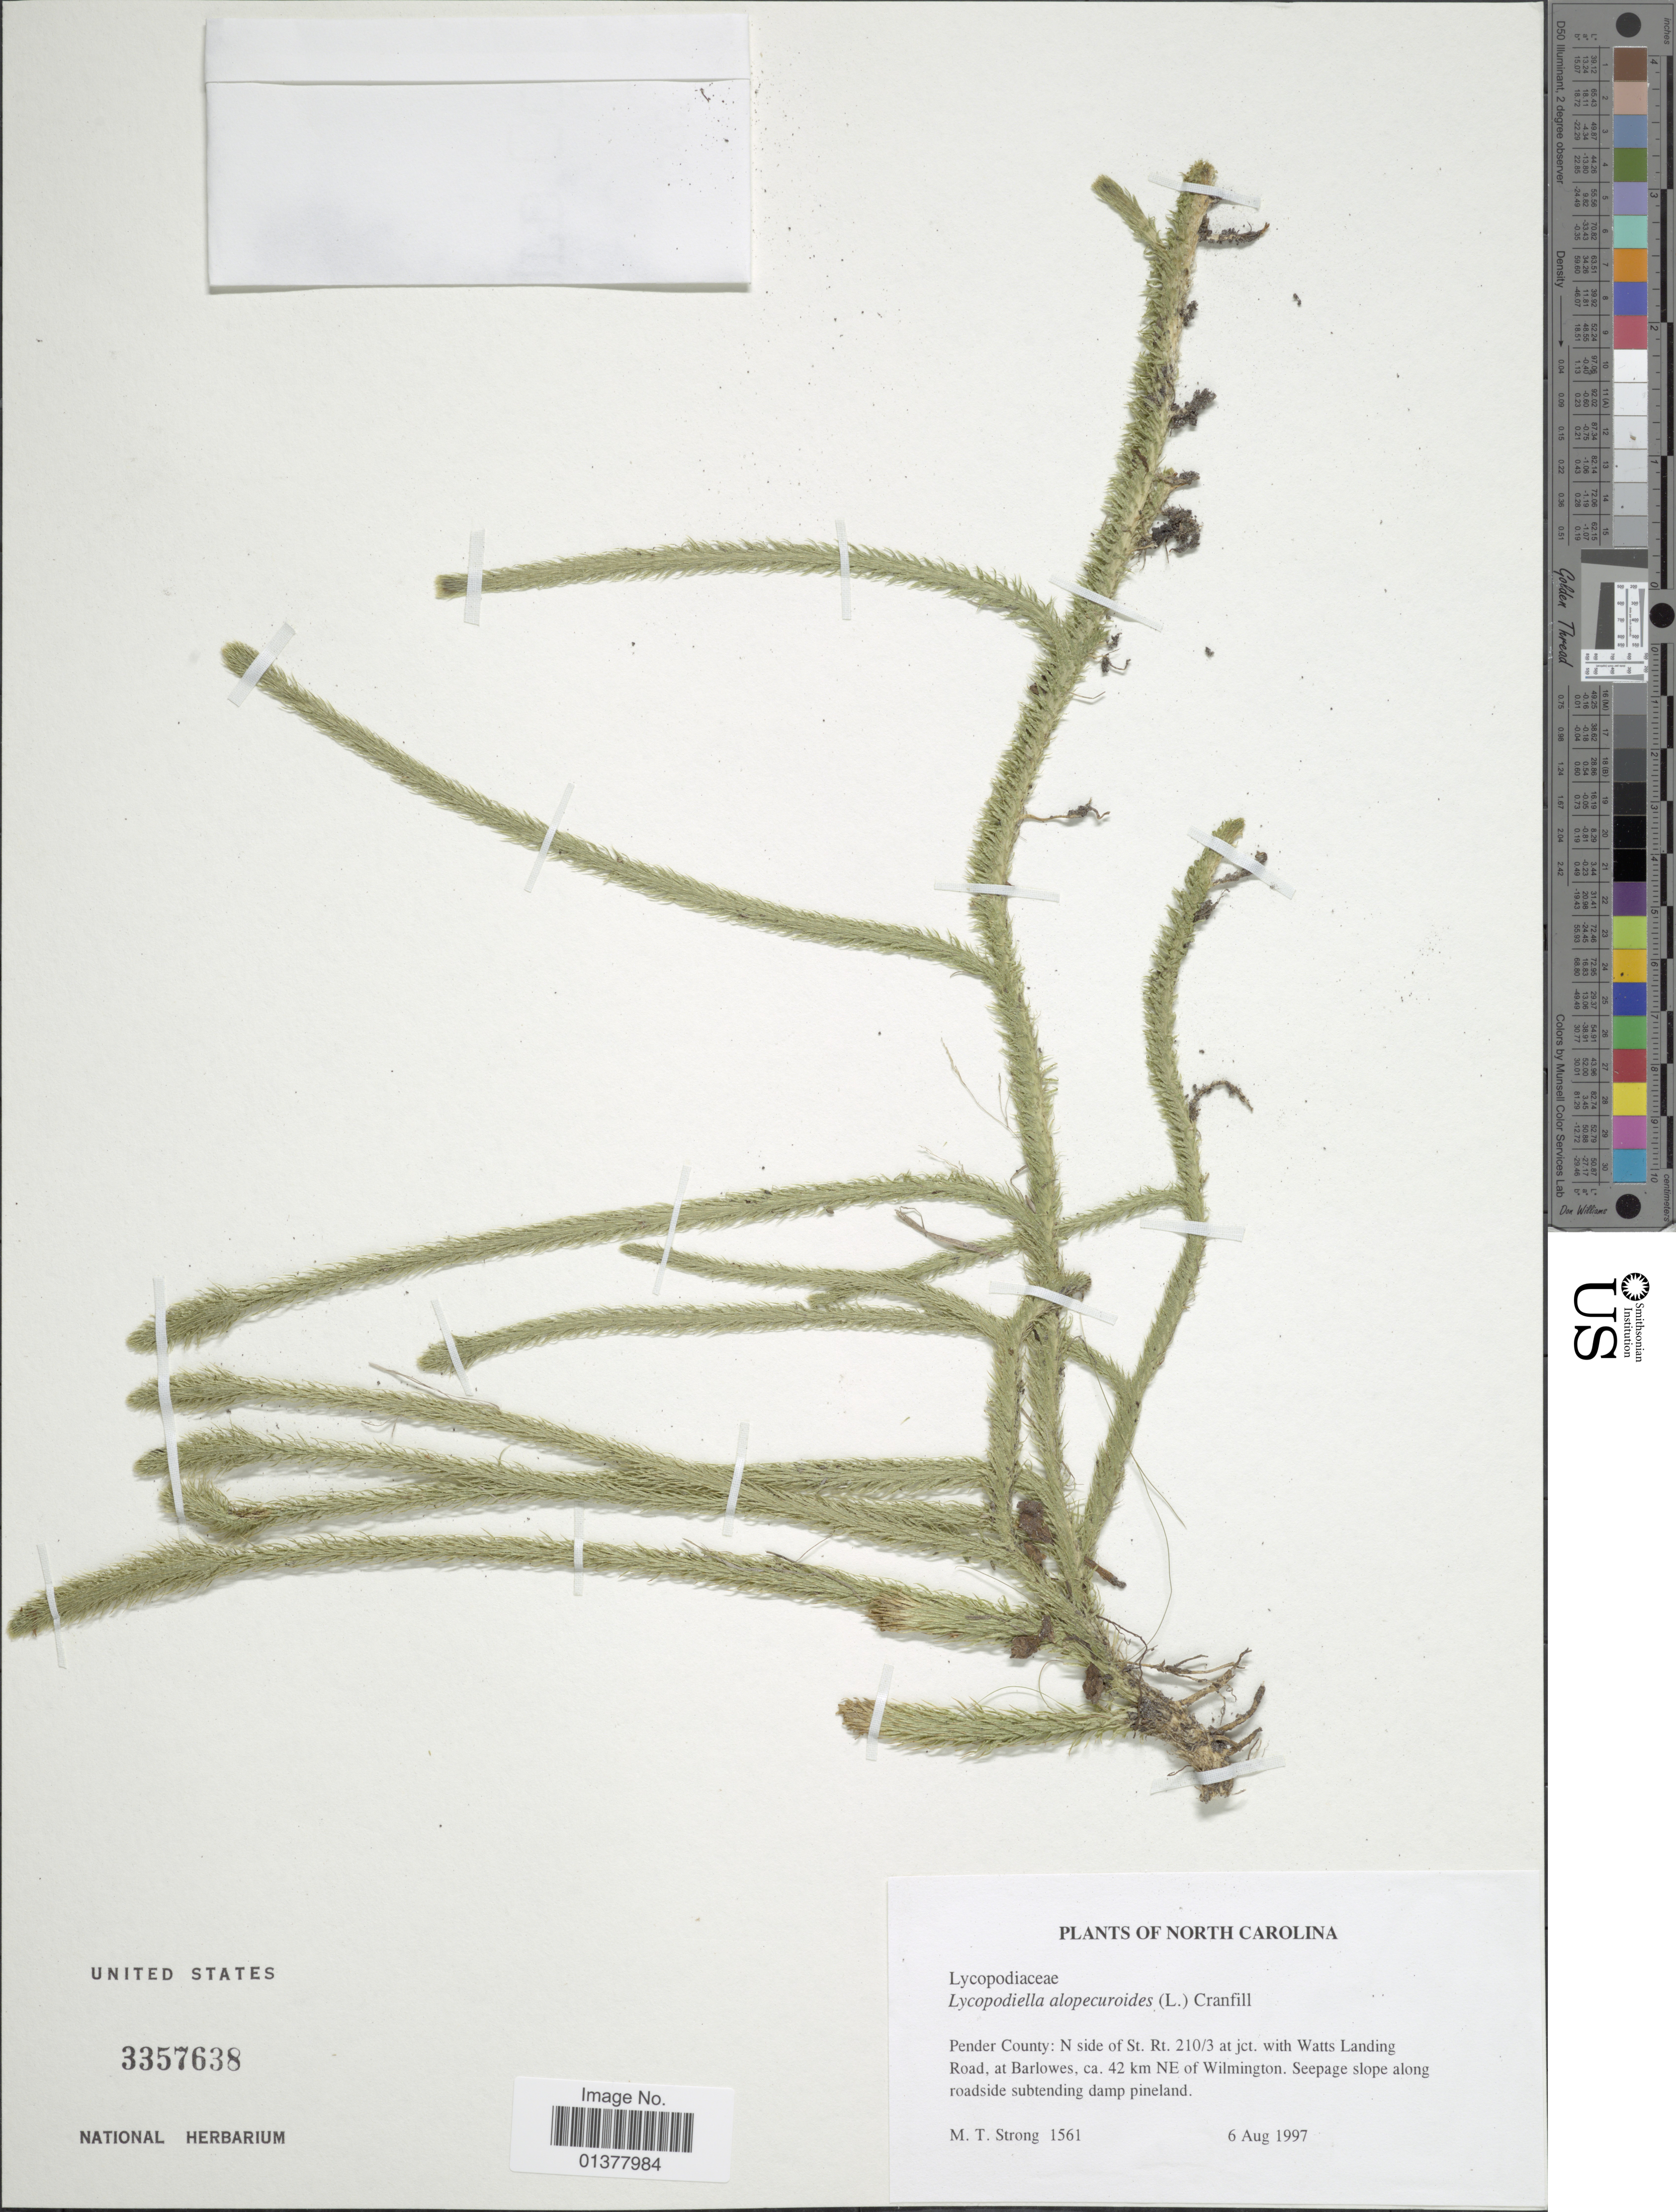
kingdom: Plantae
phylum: Tracheophyta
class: Lycopodiopsida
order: Lycopodiales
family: Lycopodiaceae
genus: Lycopodiella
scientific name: Lycopodiella alopecuroides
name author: (L.) Cranfill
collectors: M. T. Strong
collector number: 1561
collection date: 1977-08-06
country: United States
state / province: North Carolina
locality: Pender County: N side of St. Rt. 210/3 at jct wit Watts Landing Road, at Barlowes, ca. 42 km NE of Wilmington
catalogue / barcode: US 3357638